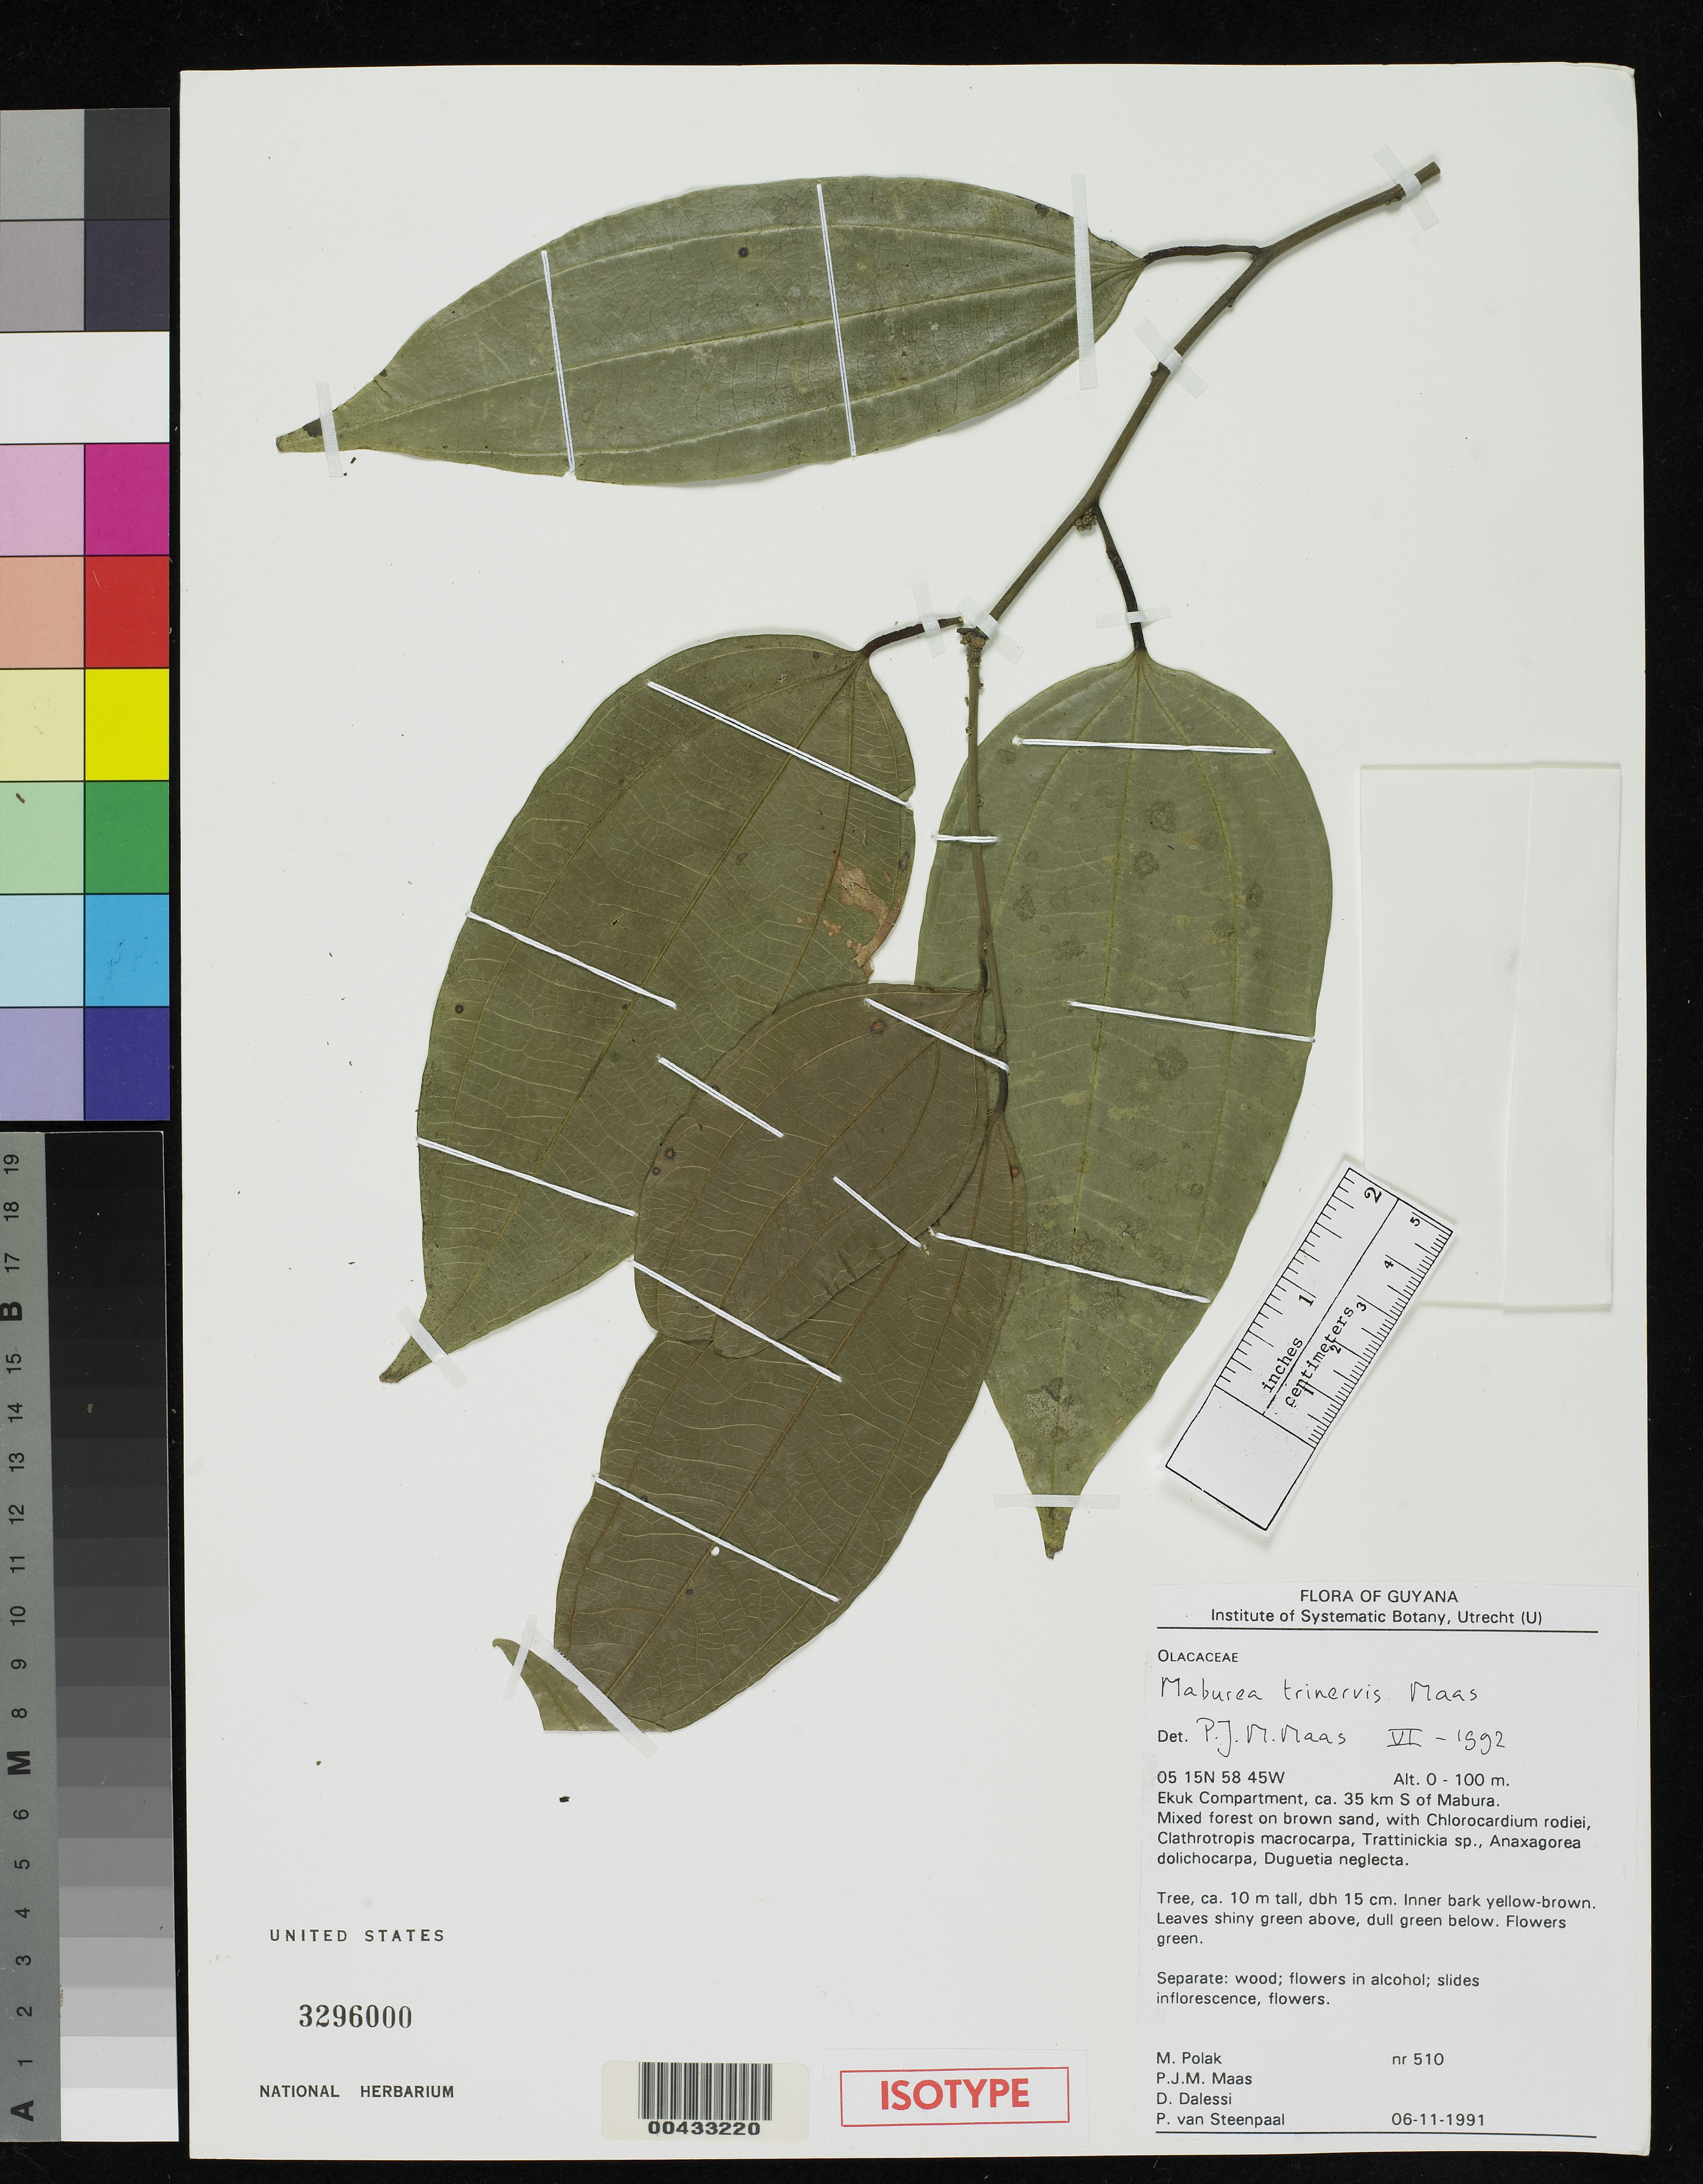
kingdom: Plantae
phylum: Tracheophyta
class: Magnoliopsida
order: Santalales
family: Erythropalaceae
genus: Maburea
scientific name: Maburea trinervis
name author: Maas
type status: Isotype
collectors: M. Polak, P. Maas, D. Dalessi & P. Van Steenpaal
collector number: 510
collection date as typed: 06 Nov 1991 or 11 Jun 1991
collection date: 1991-06-11 or 1991-11-06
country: Guyana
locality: Ekuk Compartment, ca. 35 km S of Mabura.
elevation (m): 0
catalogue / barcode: US 3296000